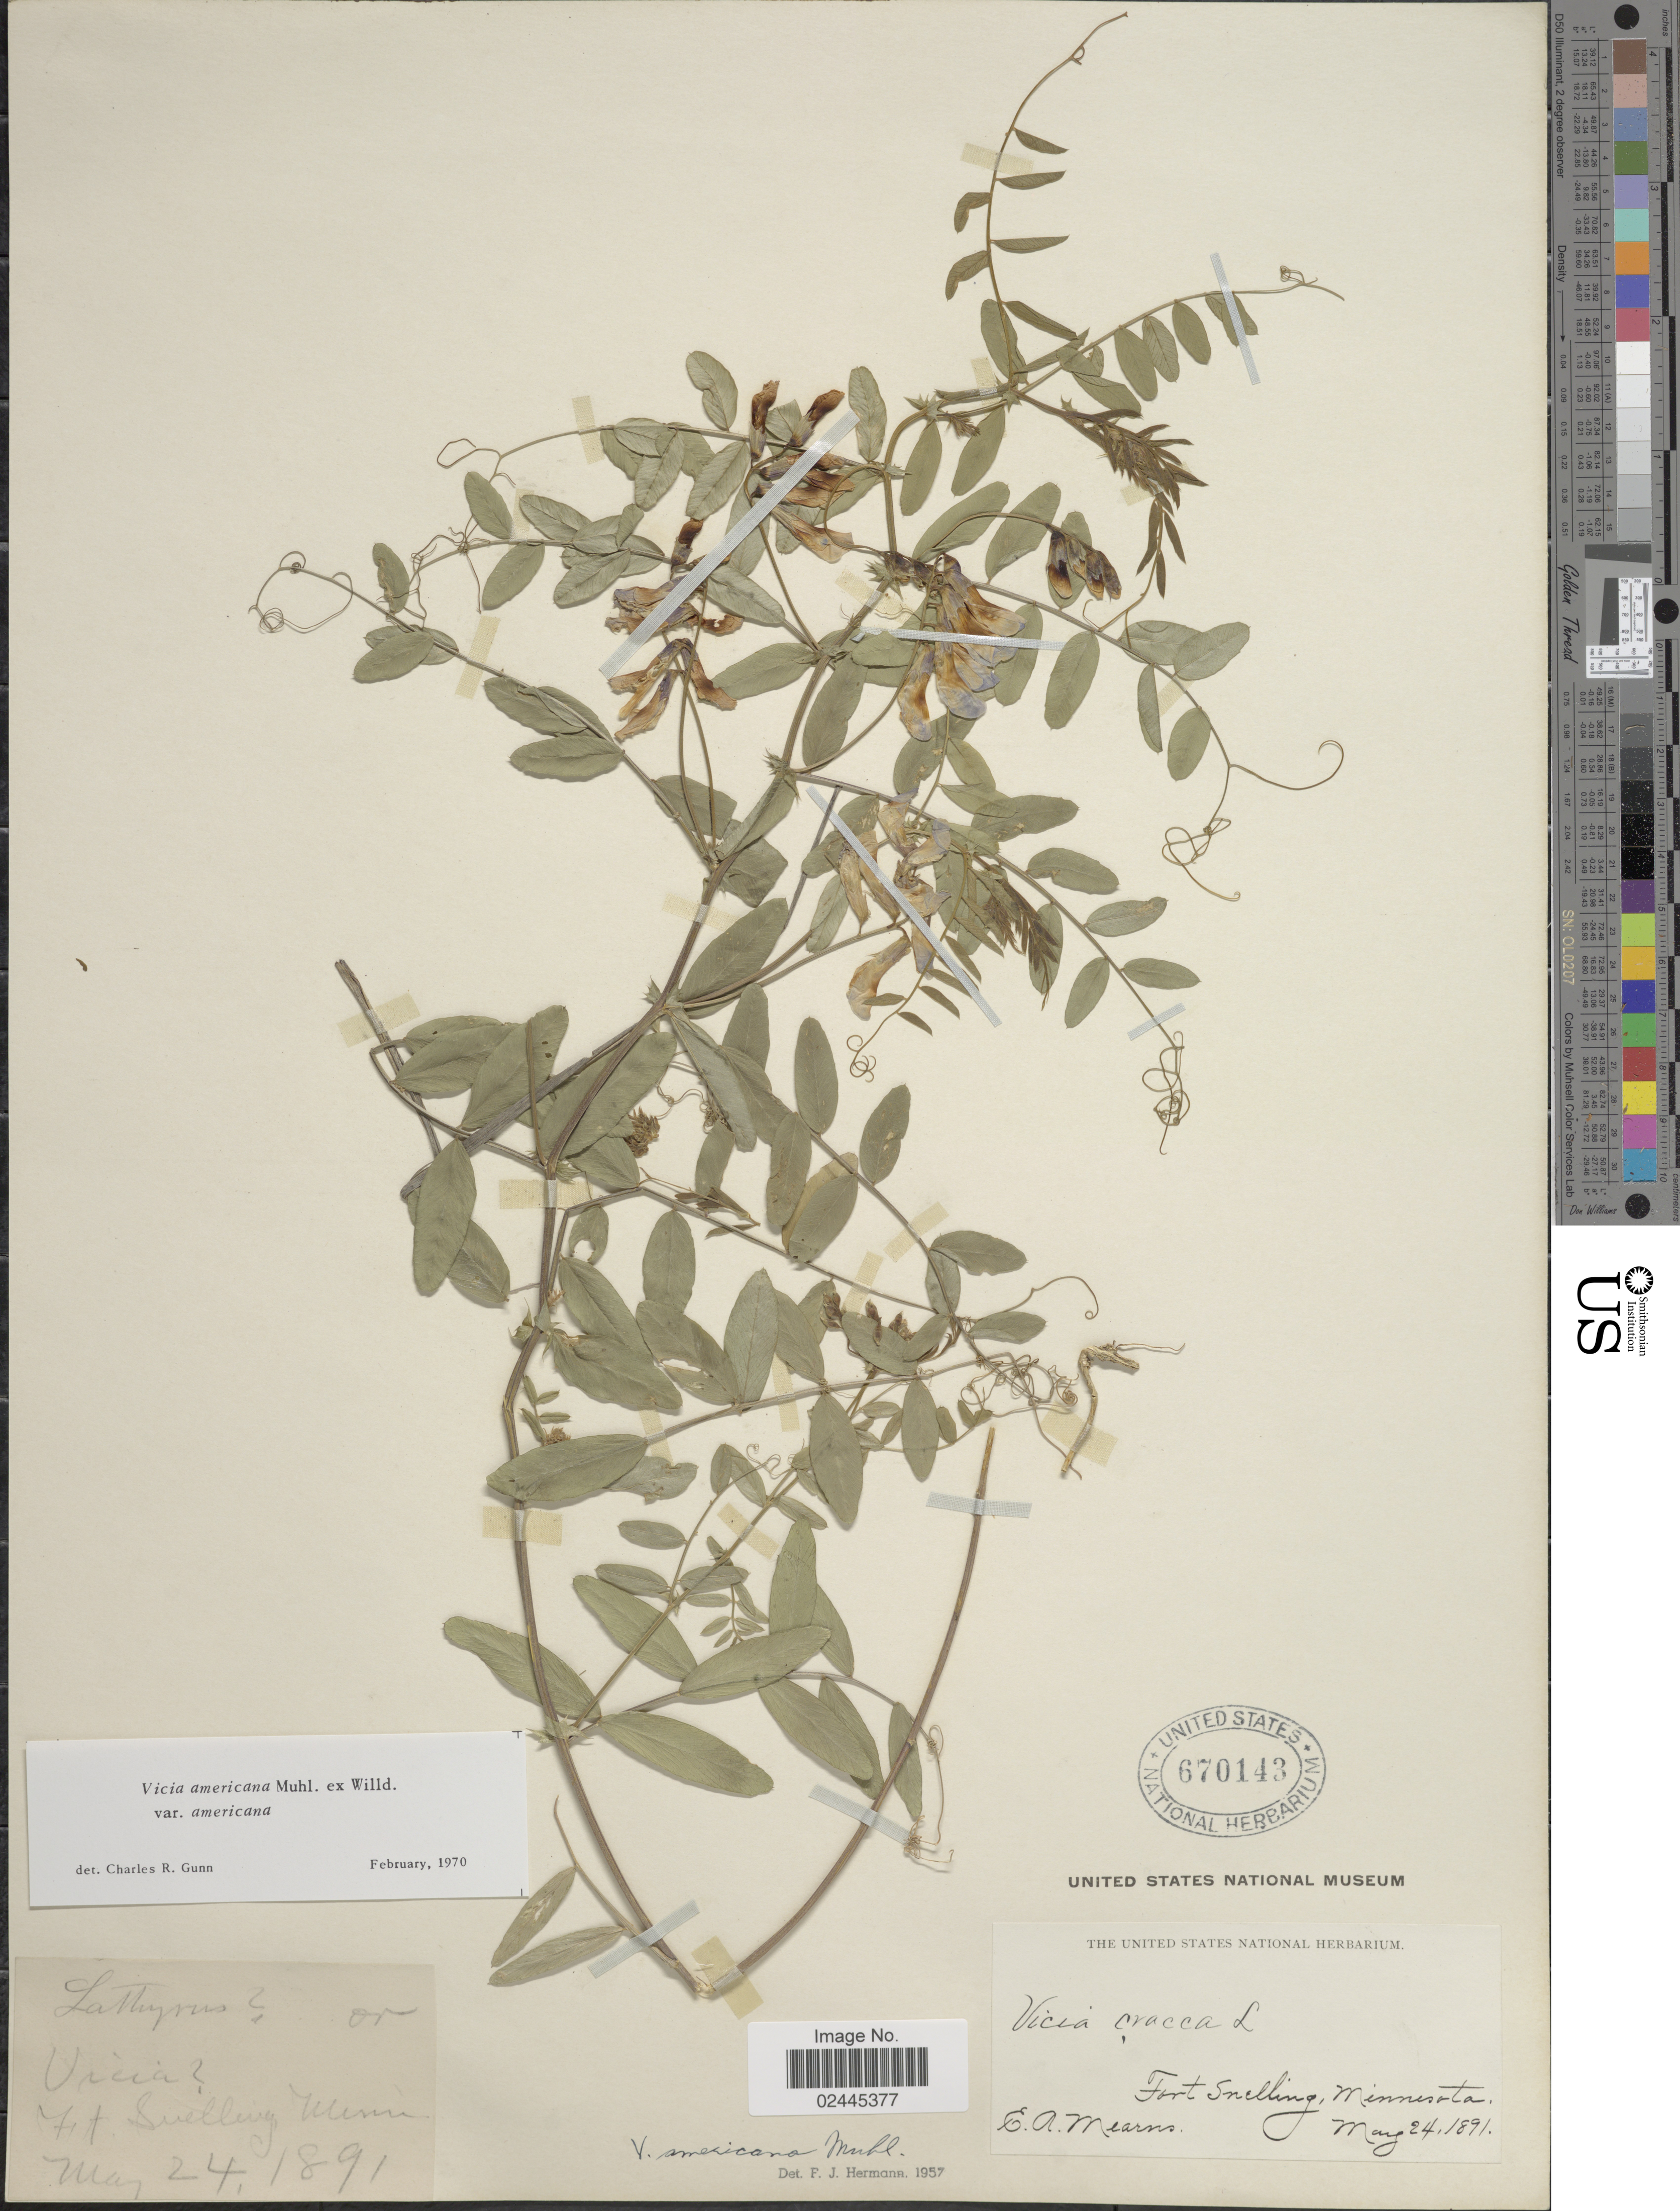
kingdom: Plantae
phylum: Tracheophyta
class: Magnoliopsida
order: Fabales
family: Fabaceae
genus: Vicia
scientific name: Vicia americana var. americana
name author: Muhl. ex Willd.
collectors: E. A. Mearns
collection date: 1891-05-24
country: United States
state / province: Minnesota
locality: Fort Snelling, Minnesota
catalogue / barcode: US 670143